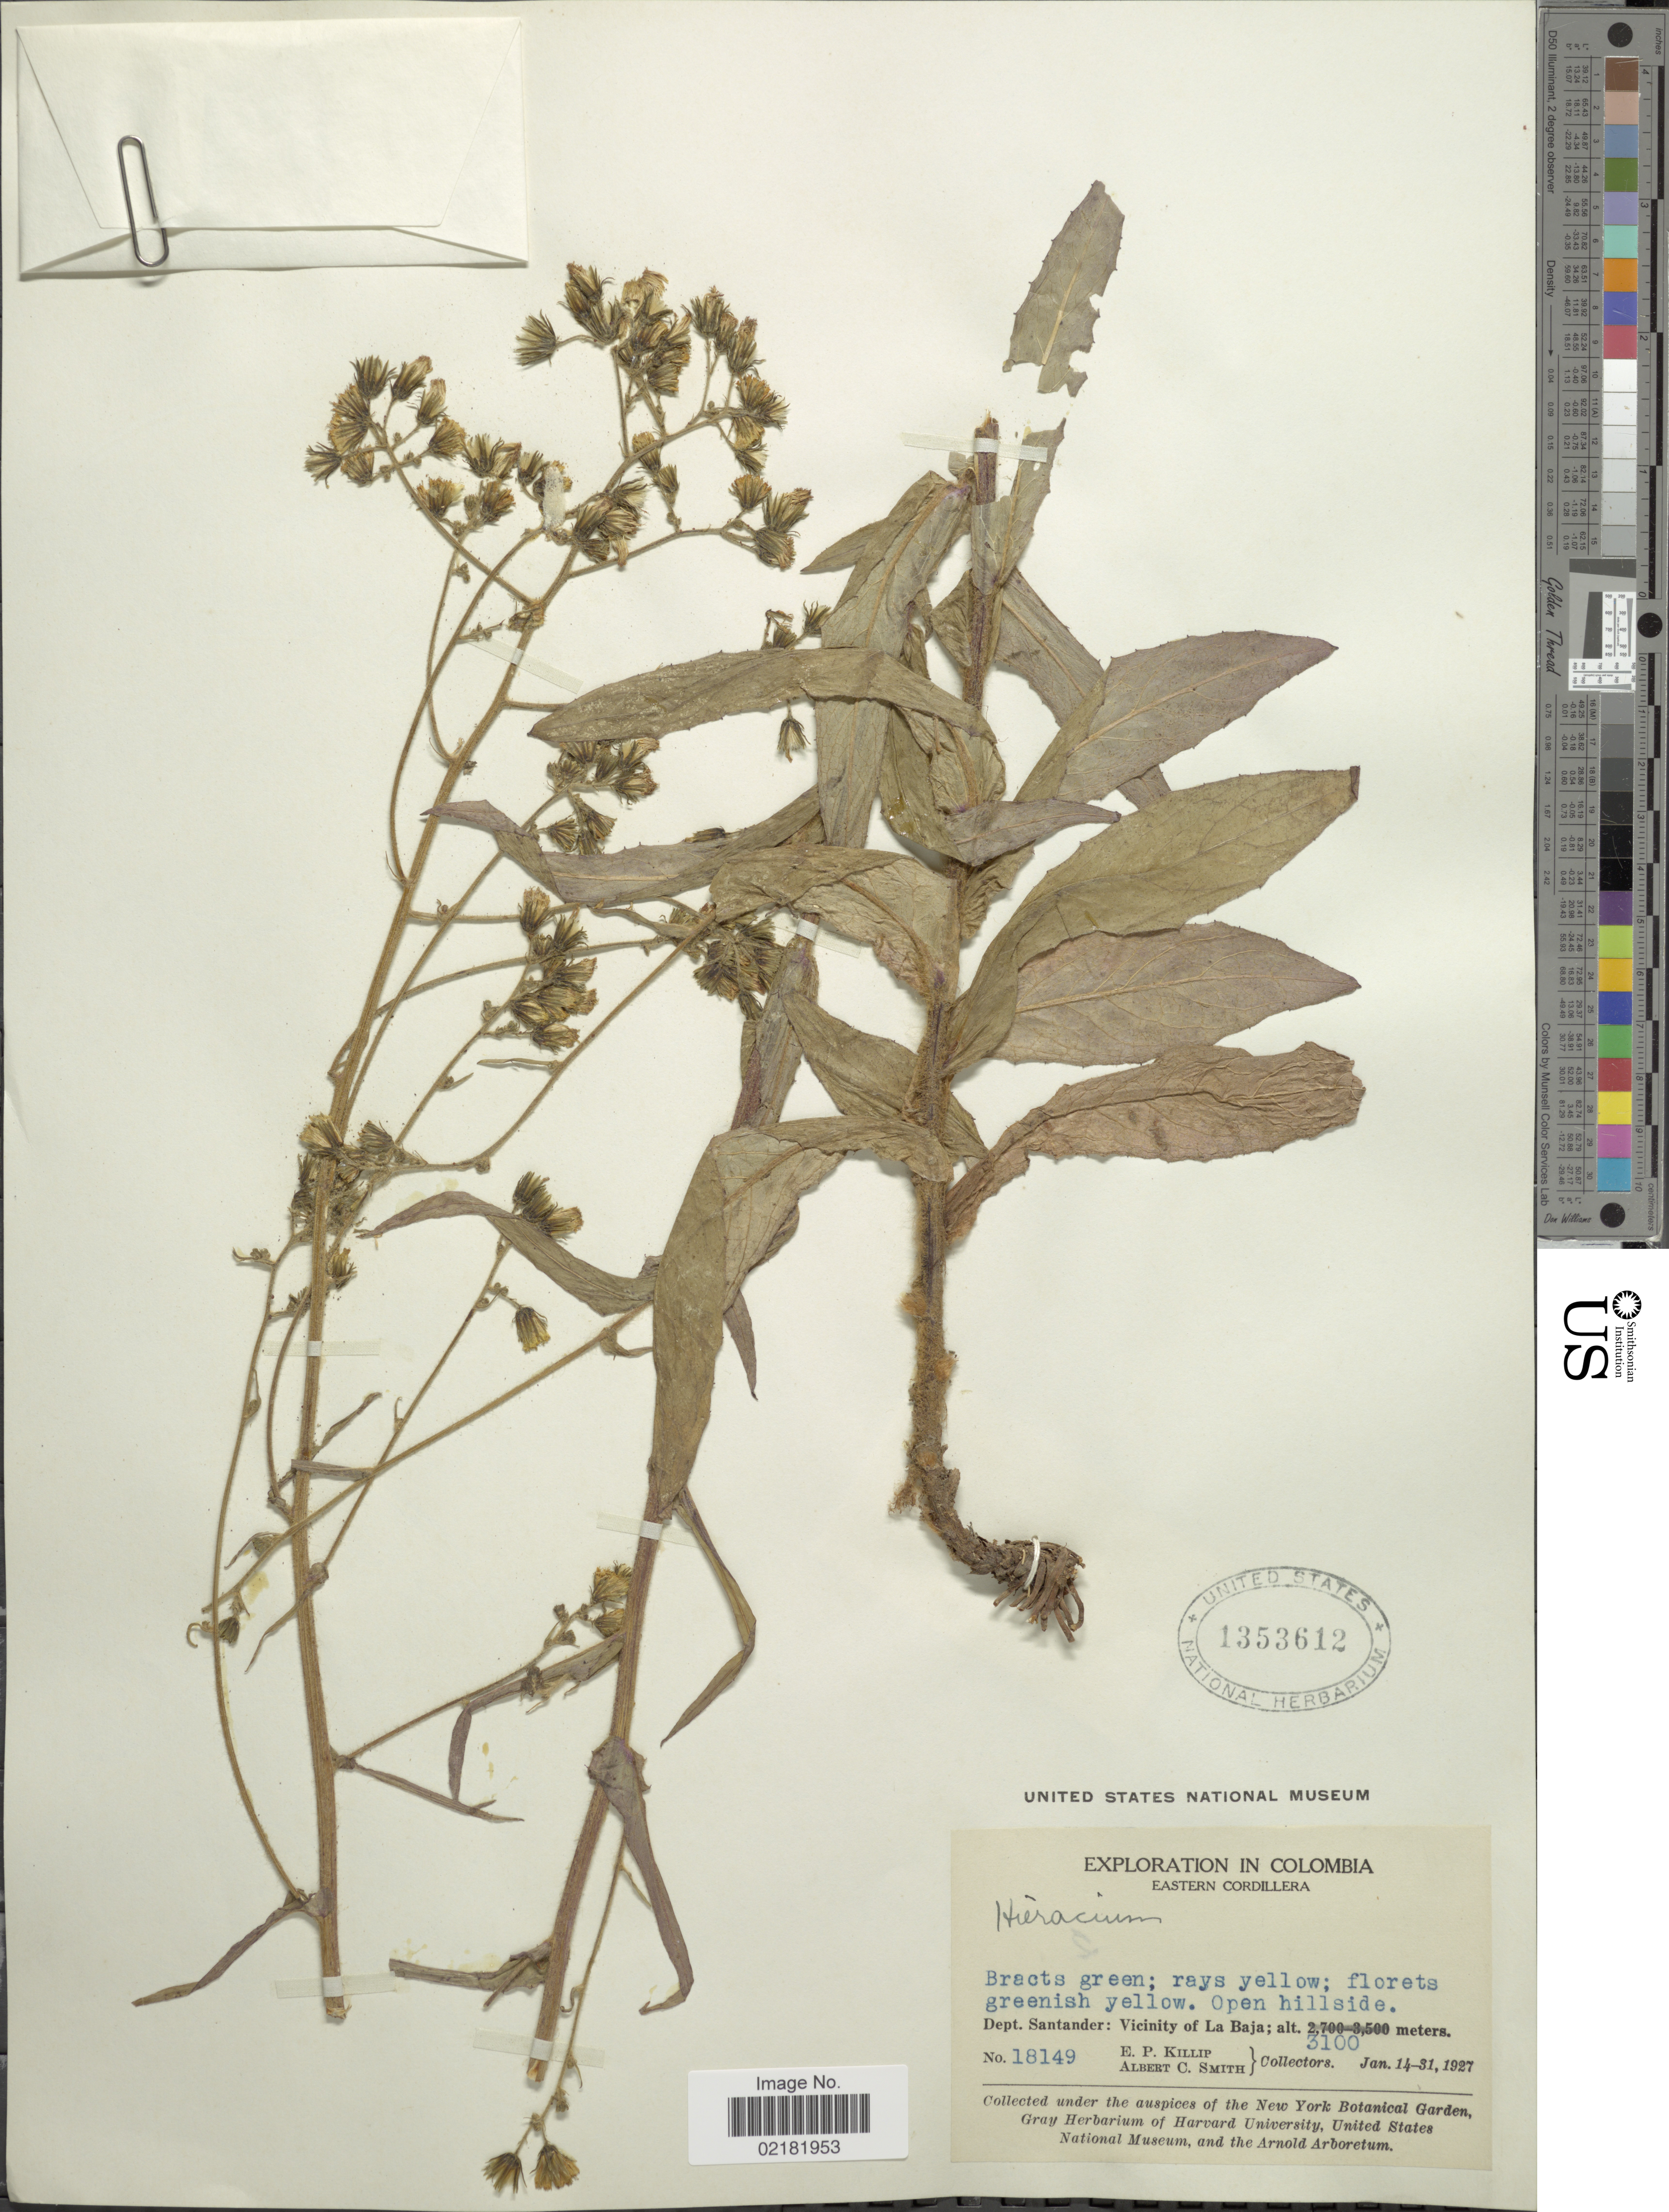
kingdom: Plantae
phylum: Tracheophyta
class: Magnoliopsida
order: Asterales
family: Asteraceae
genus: Hieracium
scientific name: Hieracium repandulare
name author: Druce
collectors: E. P. Killip & A. C. Smith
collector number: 18149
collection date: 1927-01-14/1927-01-31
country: Colombia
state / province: Santander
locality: Eastern Cordillera, vicinity of La Baja, open hillside.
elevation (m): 3100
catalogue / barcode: US 1353612